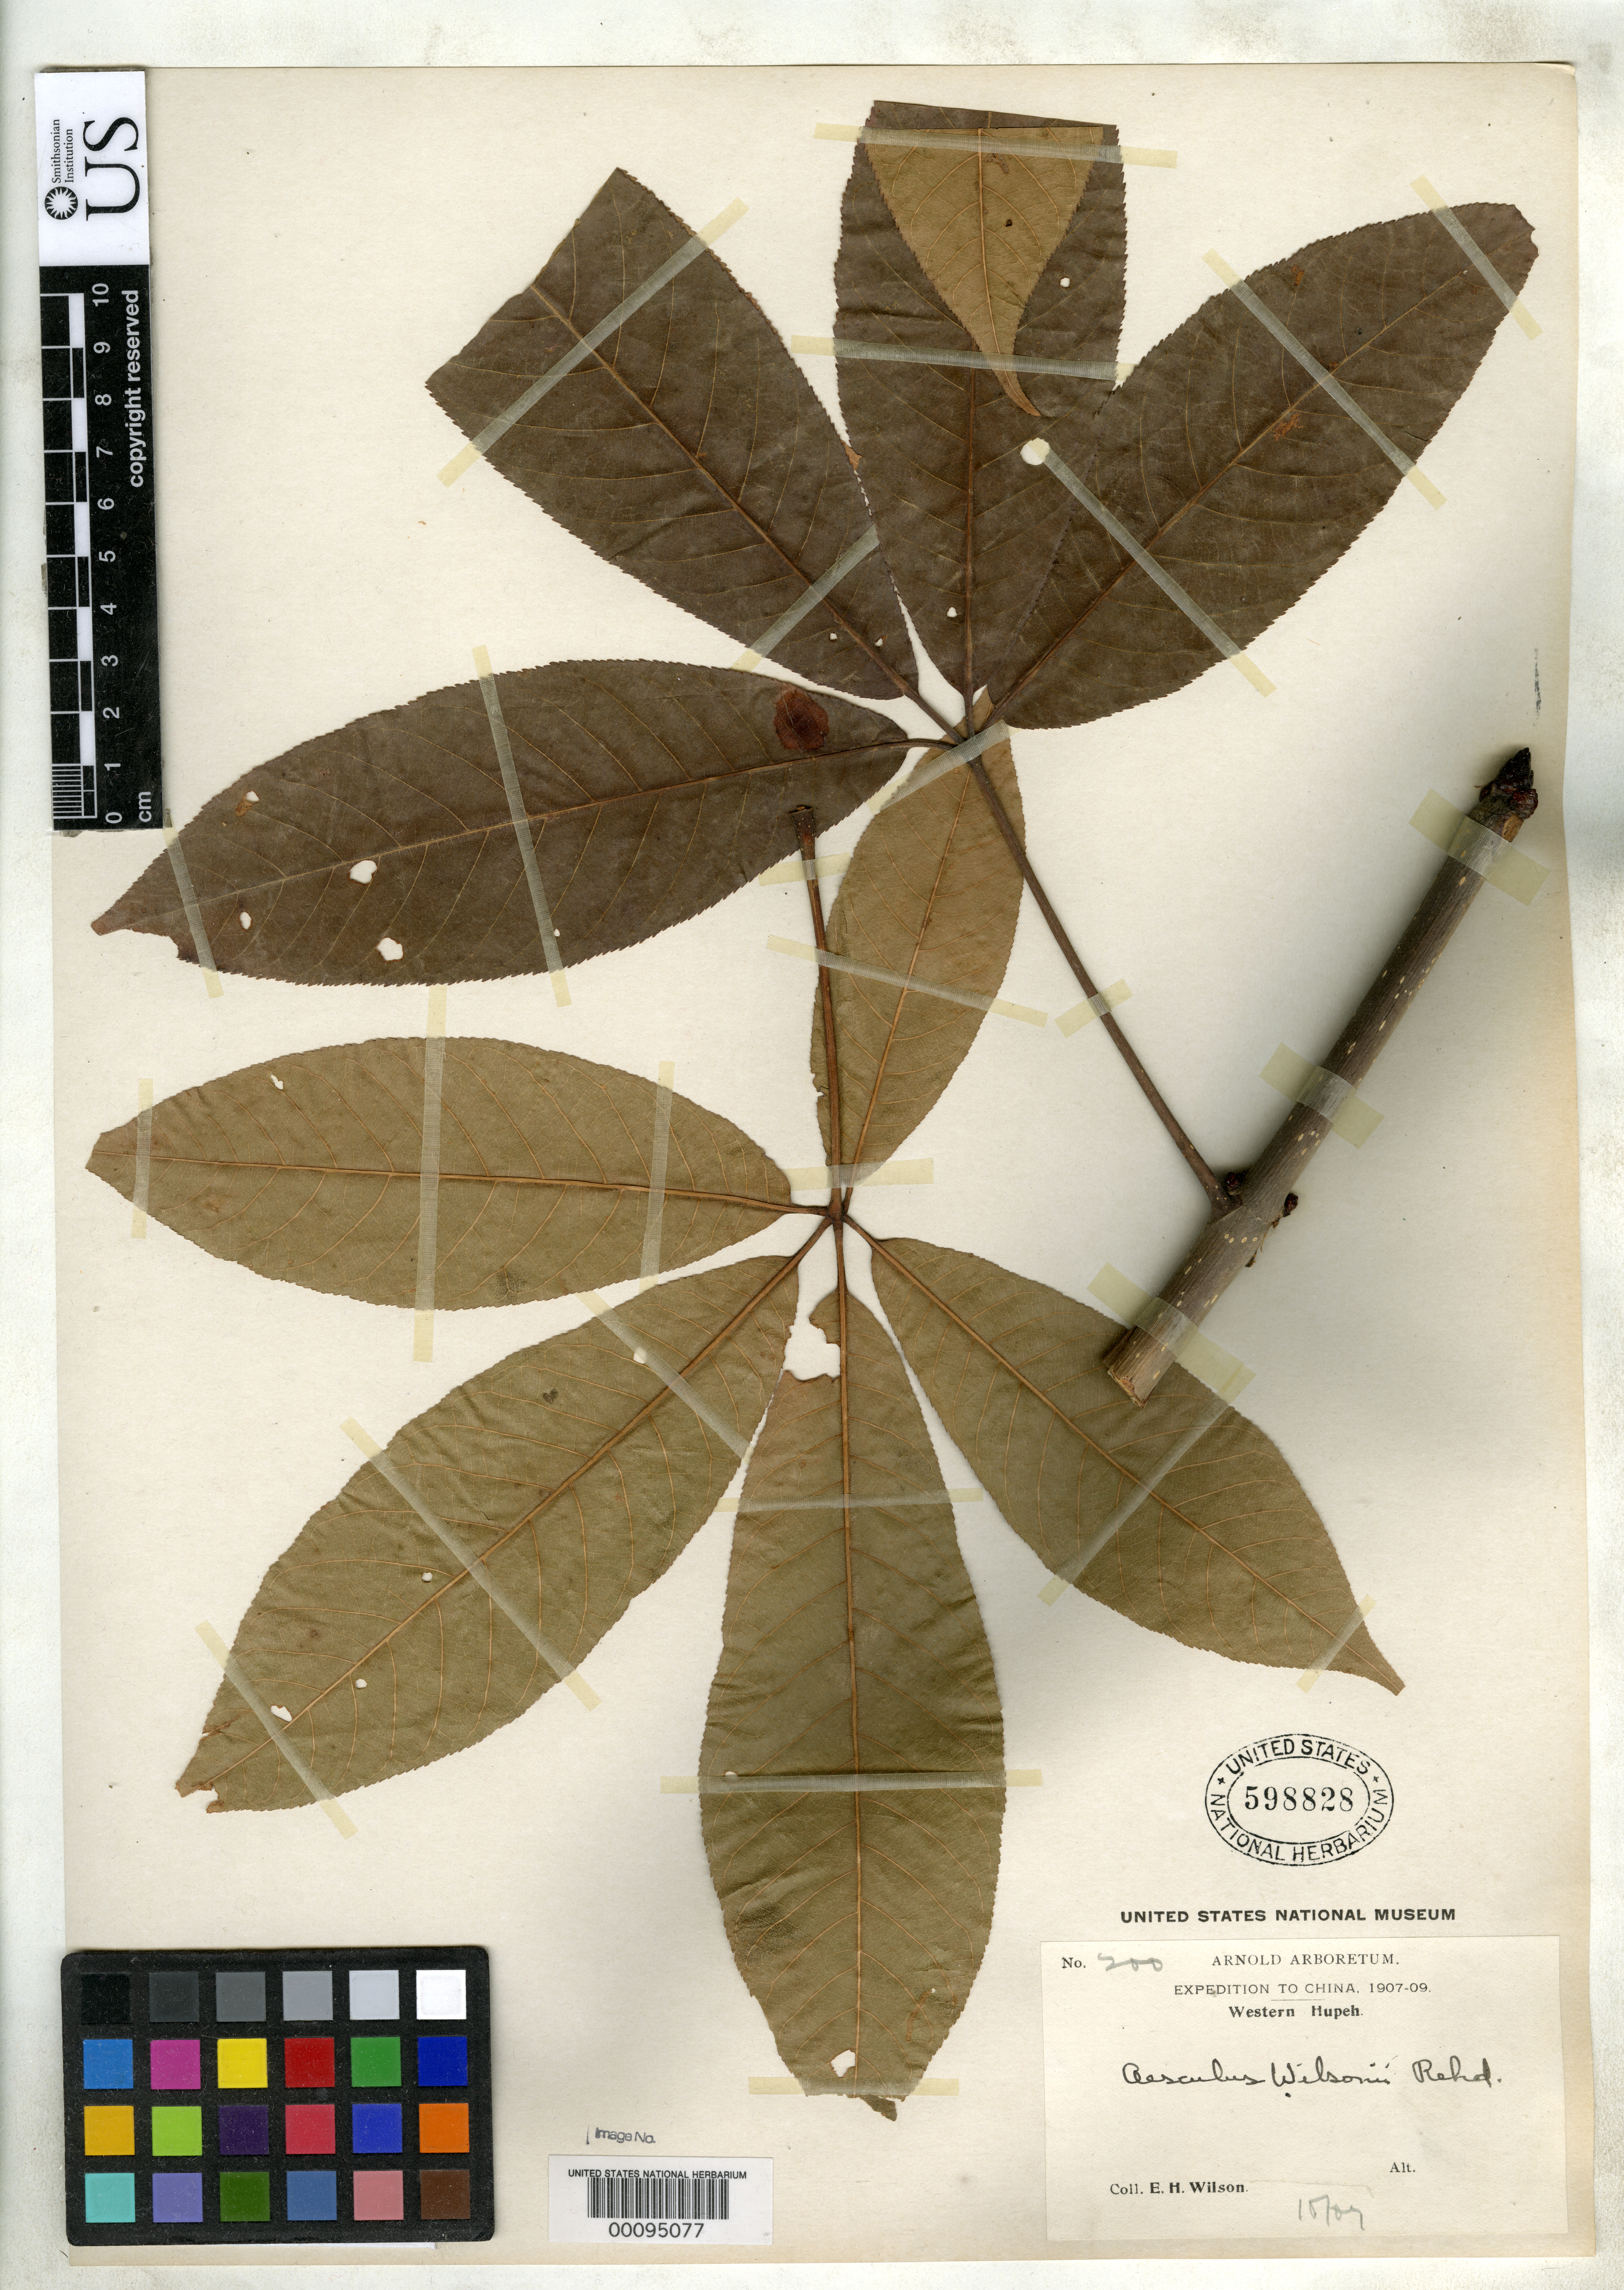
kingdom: Plantae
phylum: Tracheophyta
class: Magnoliopsida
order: Sapindales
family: Sapindaceae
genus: Aesculus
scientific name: Aesculus wilsonii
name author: Rehder in Sarg.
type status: Paratype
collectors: E. H. Wilson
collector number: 200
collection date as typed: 1907 to -- --- 1909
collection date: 1907/1909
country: China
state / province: Hubei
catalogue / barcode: US 598828